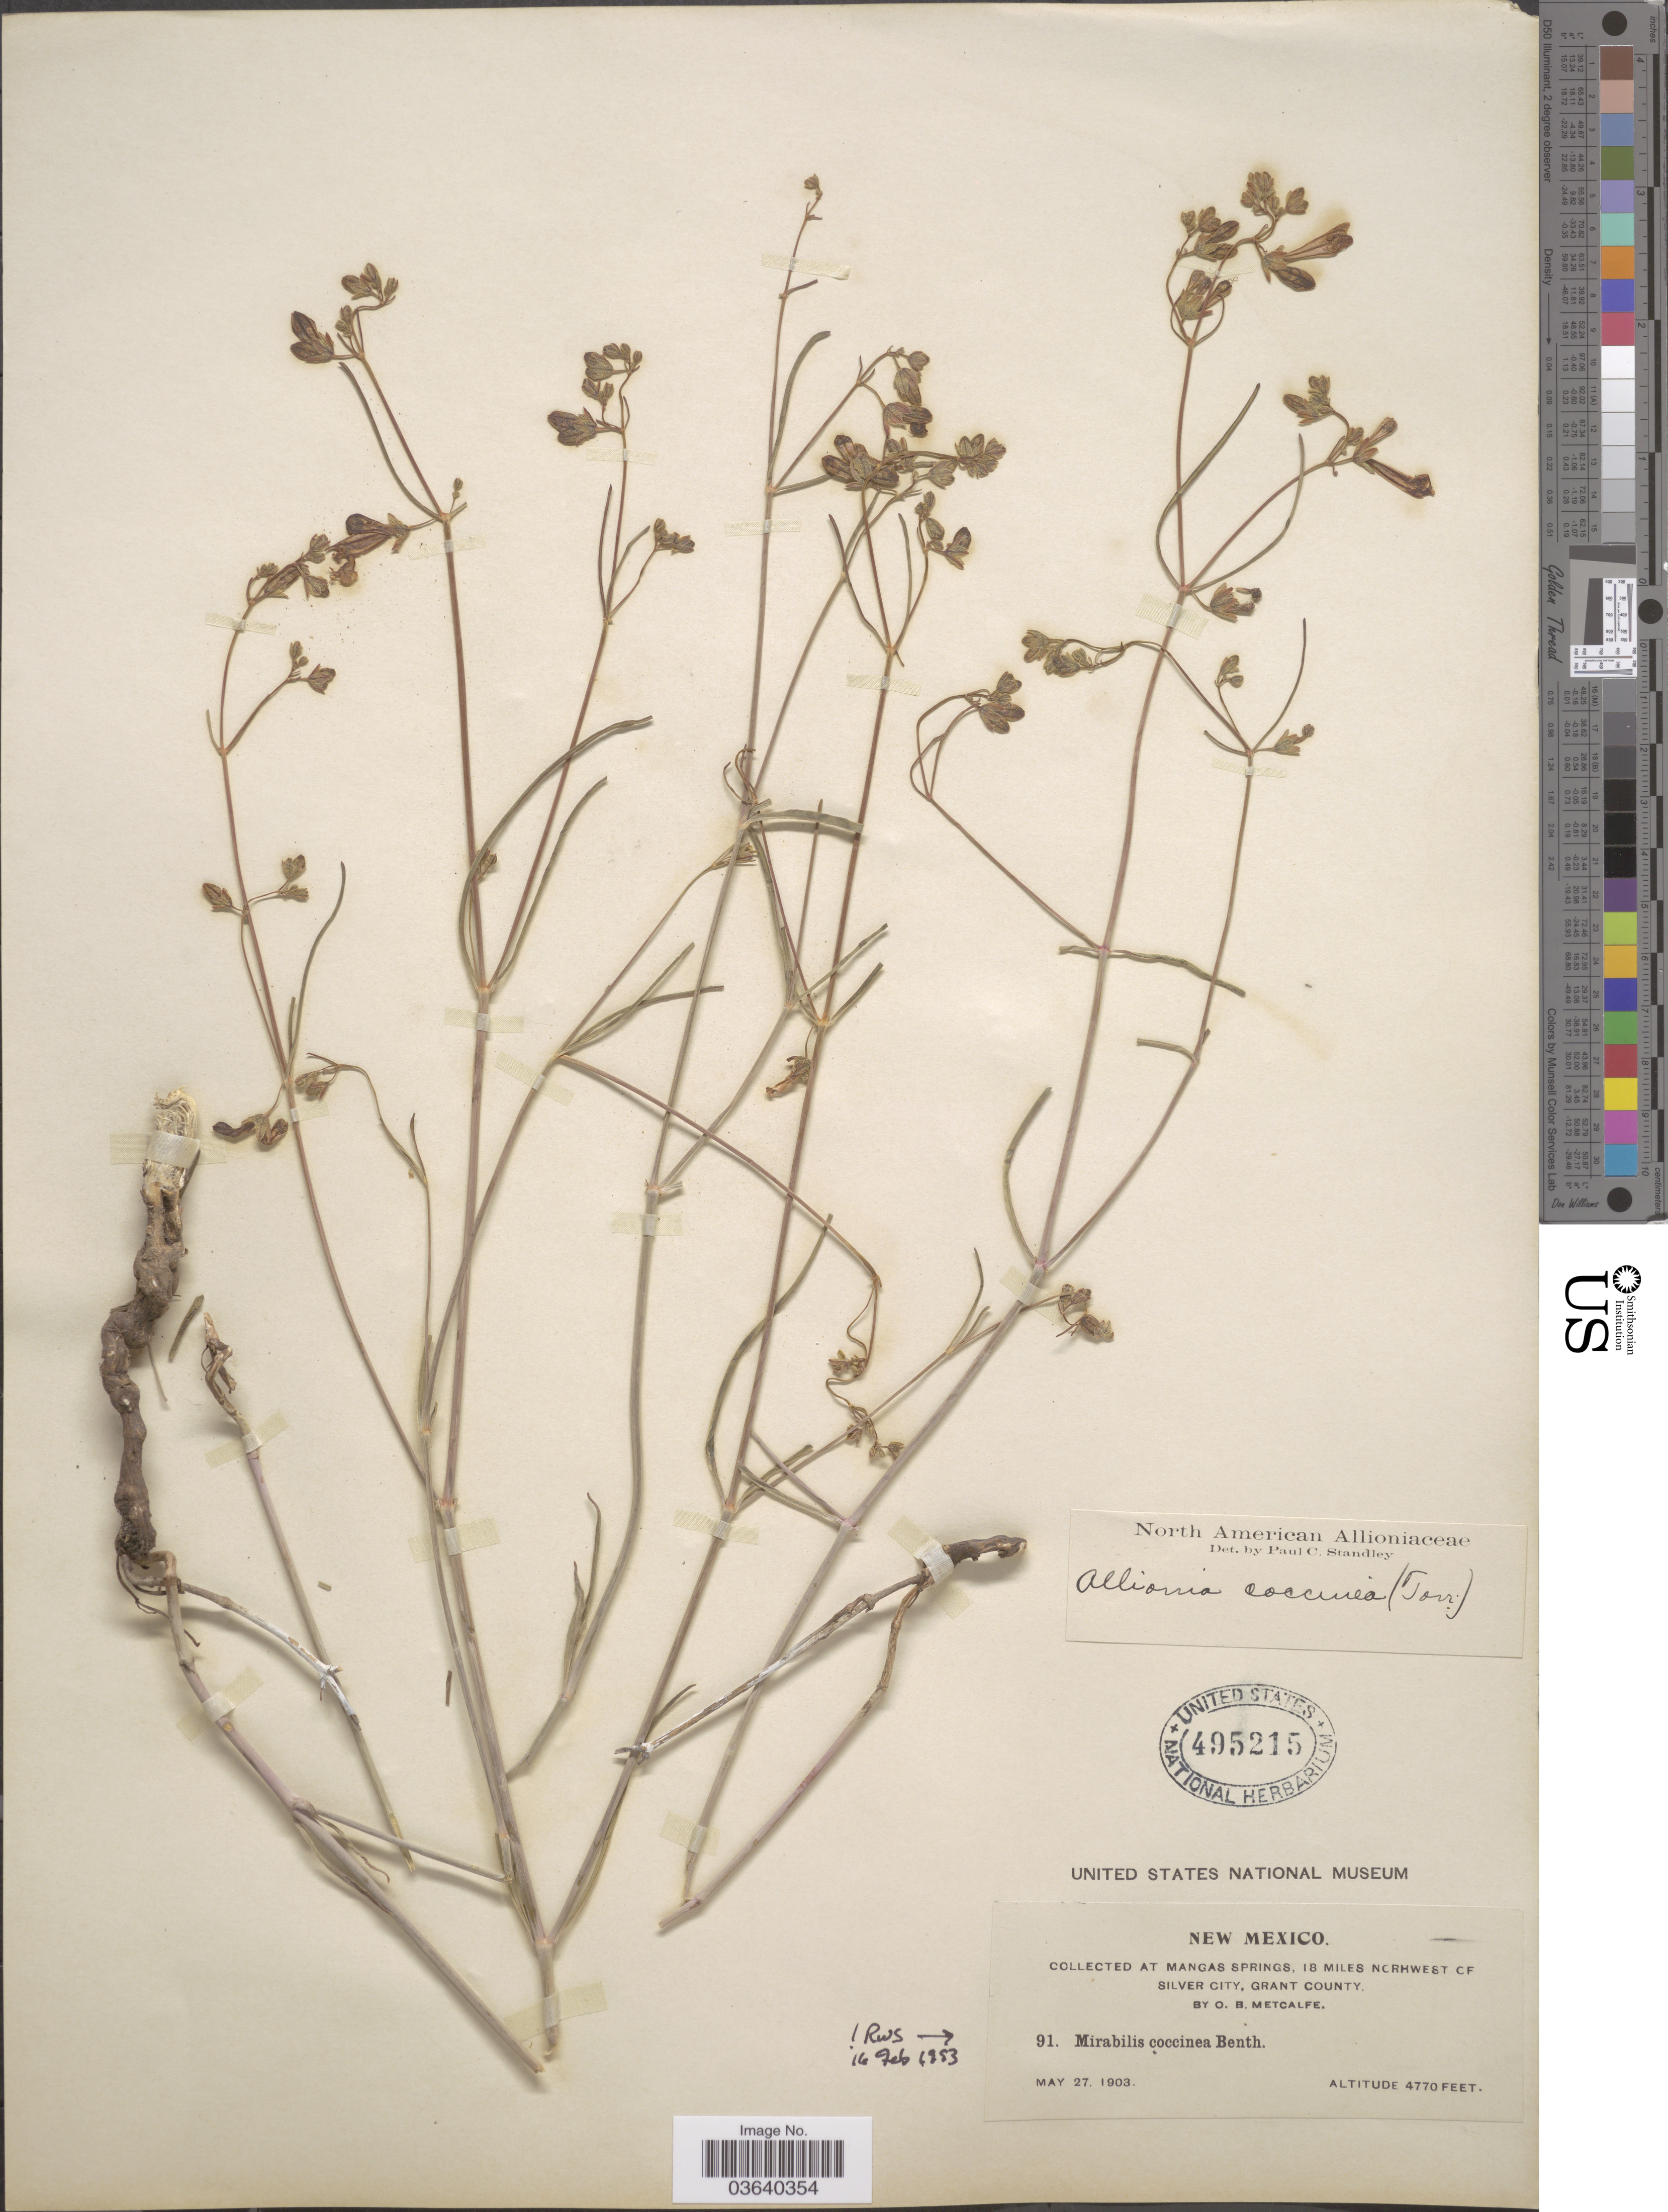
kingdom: Plantae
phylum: Tracheophyta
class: Magnoliopsida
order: Caryophyllales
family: Nyctaginaceae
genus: Mirabilis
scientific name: Mirabilis coccinea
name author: (Torr.) Benth. & Hook. f.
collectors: O. B. Metcalfe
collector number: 91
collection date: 1903-05-27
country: United States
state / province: New Mexico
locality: At Mangas Springs, 18 miles northwest of Silver City, Grant County.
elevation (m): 1454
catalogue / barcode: US 495215